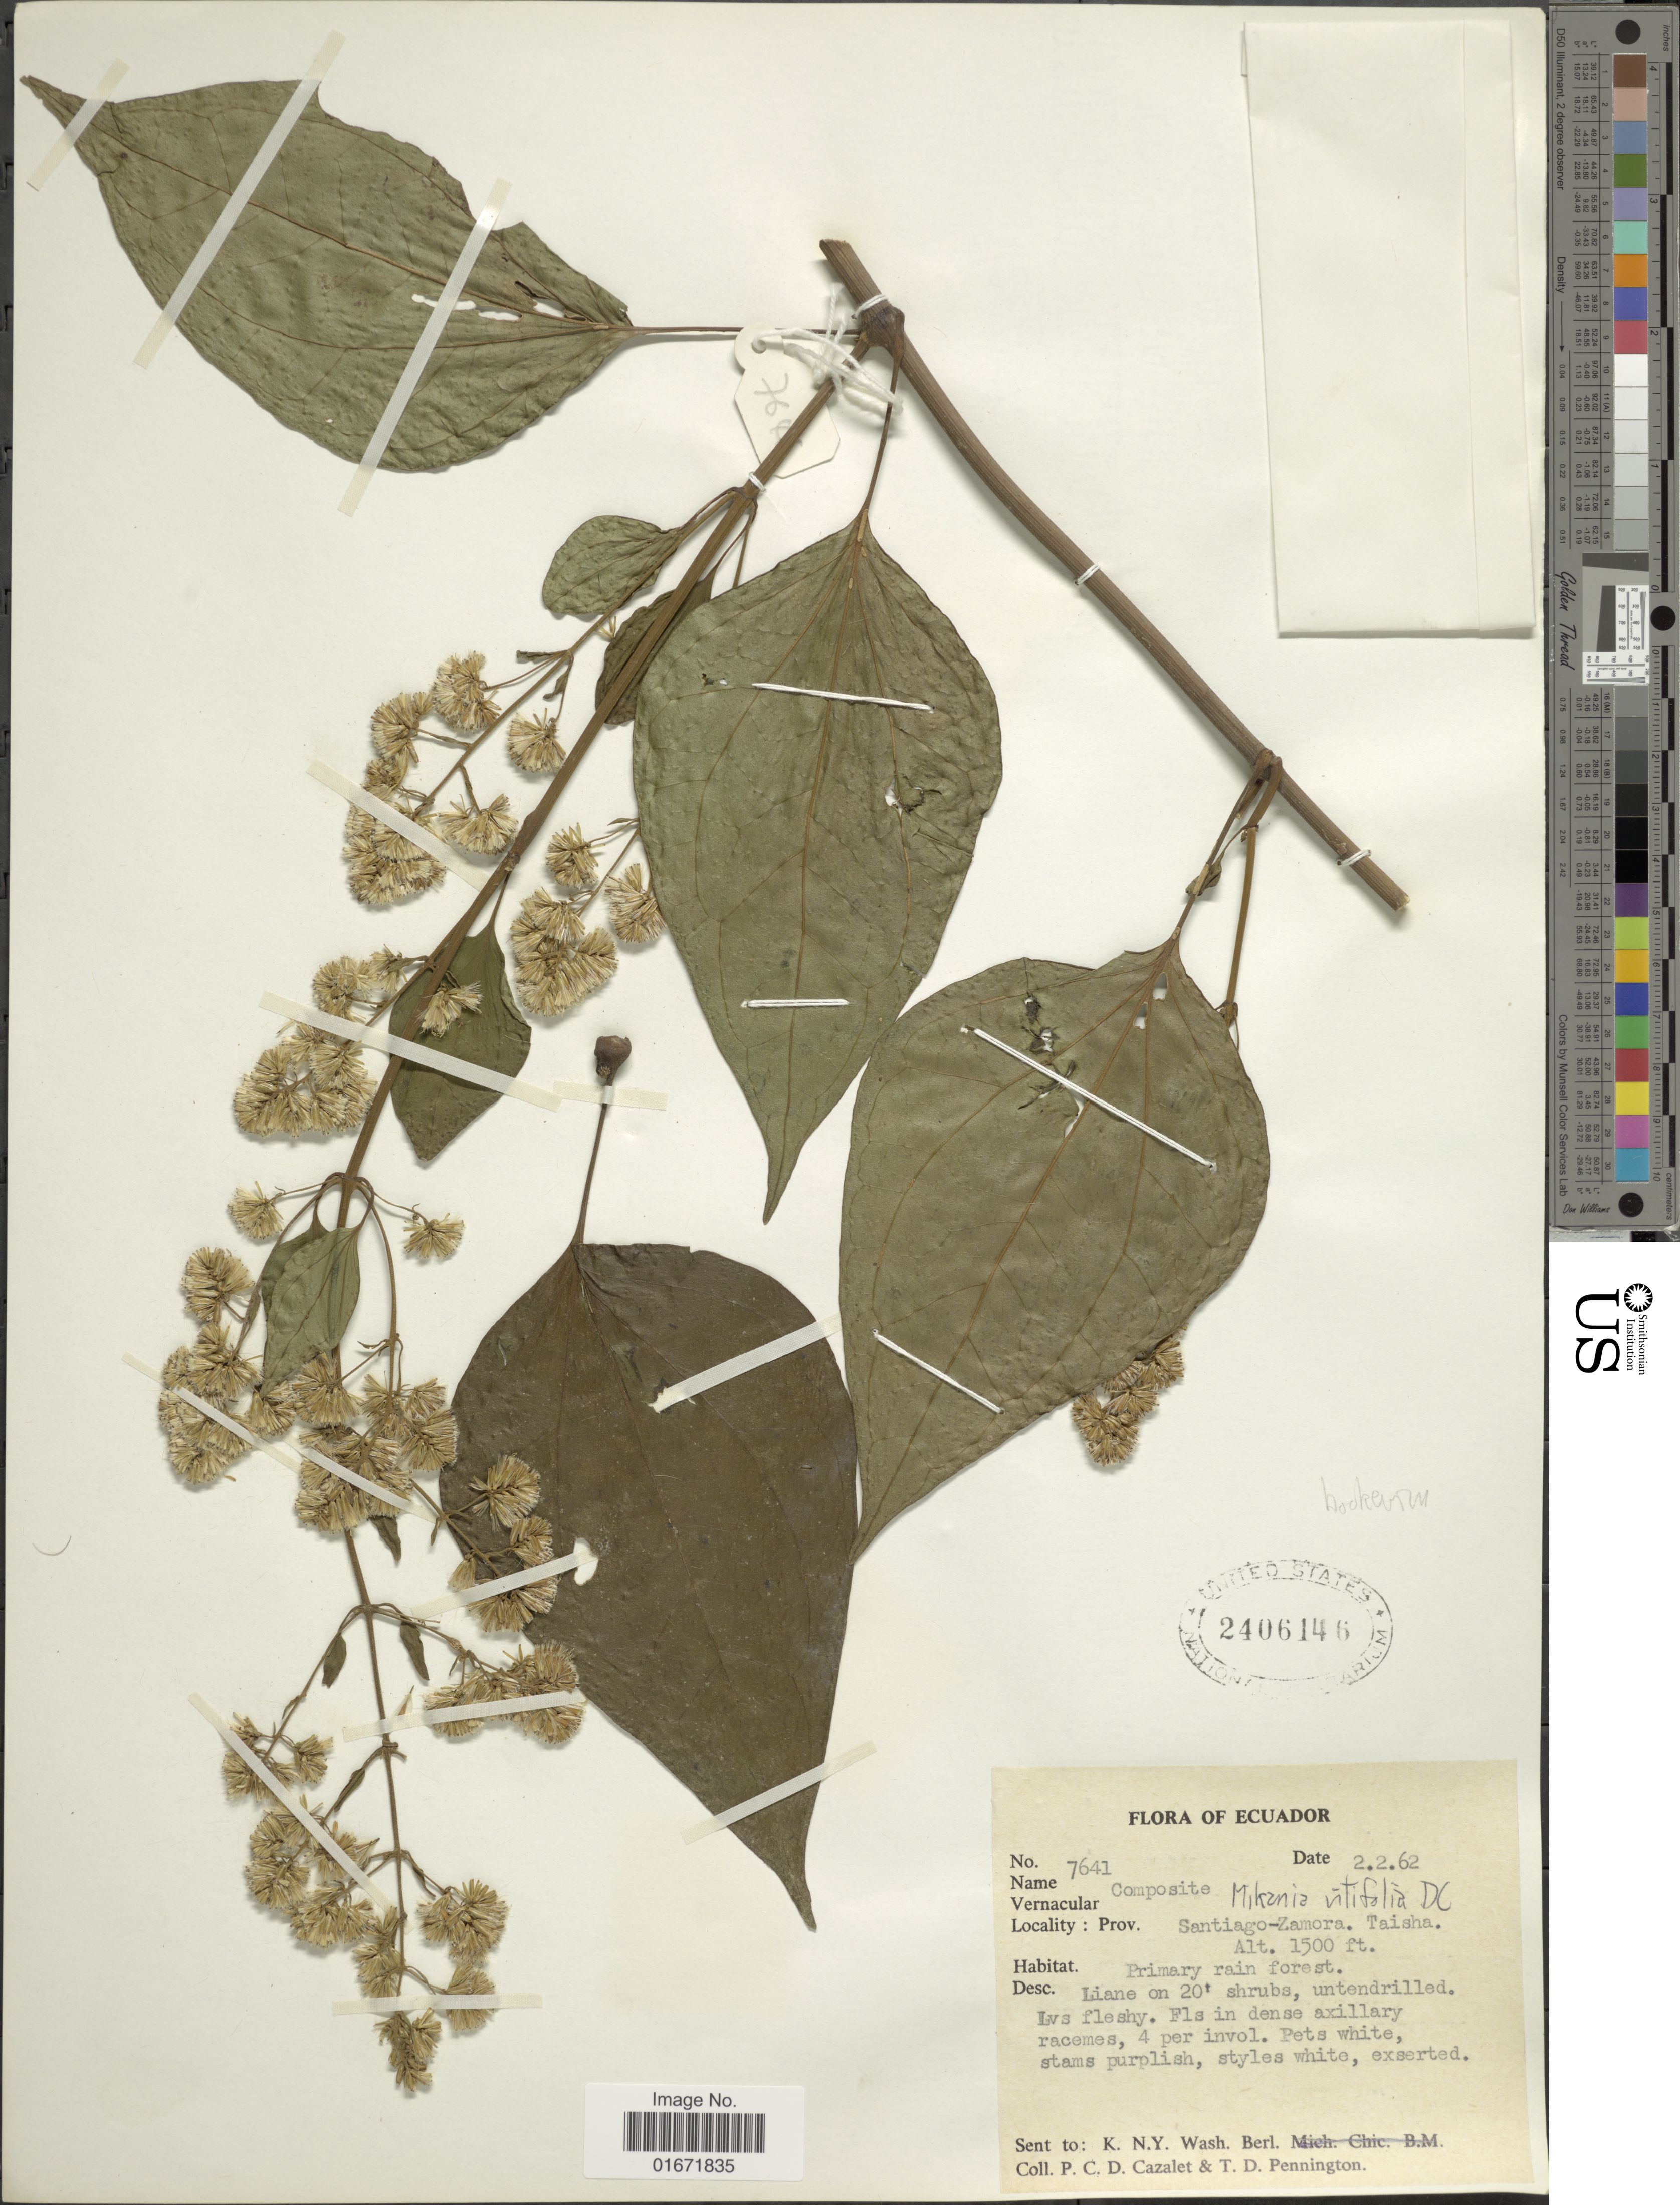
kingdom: Plantae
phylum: Tracheophyta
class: Magnoliopsida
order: Asterales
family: Asteraceae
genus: Mikania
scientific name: Mikania hookeriana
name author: DC.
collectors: P. C. D. Cazalet & T. D. Pennington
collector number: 7641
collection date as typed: Transcribed d/m/y: 2/2/62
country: Ecuador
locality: Prov. Santiago-Zamora. Taisha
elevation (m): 1500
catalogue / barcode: US 2406146